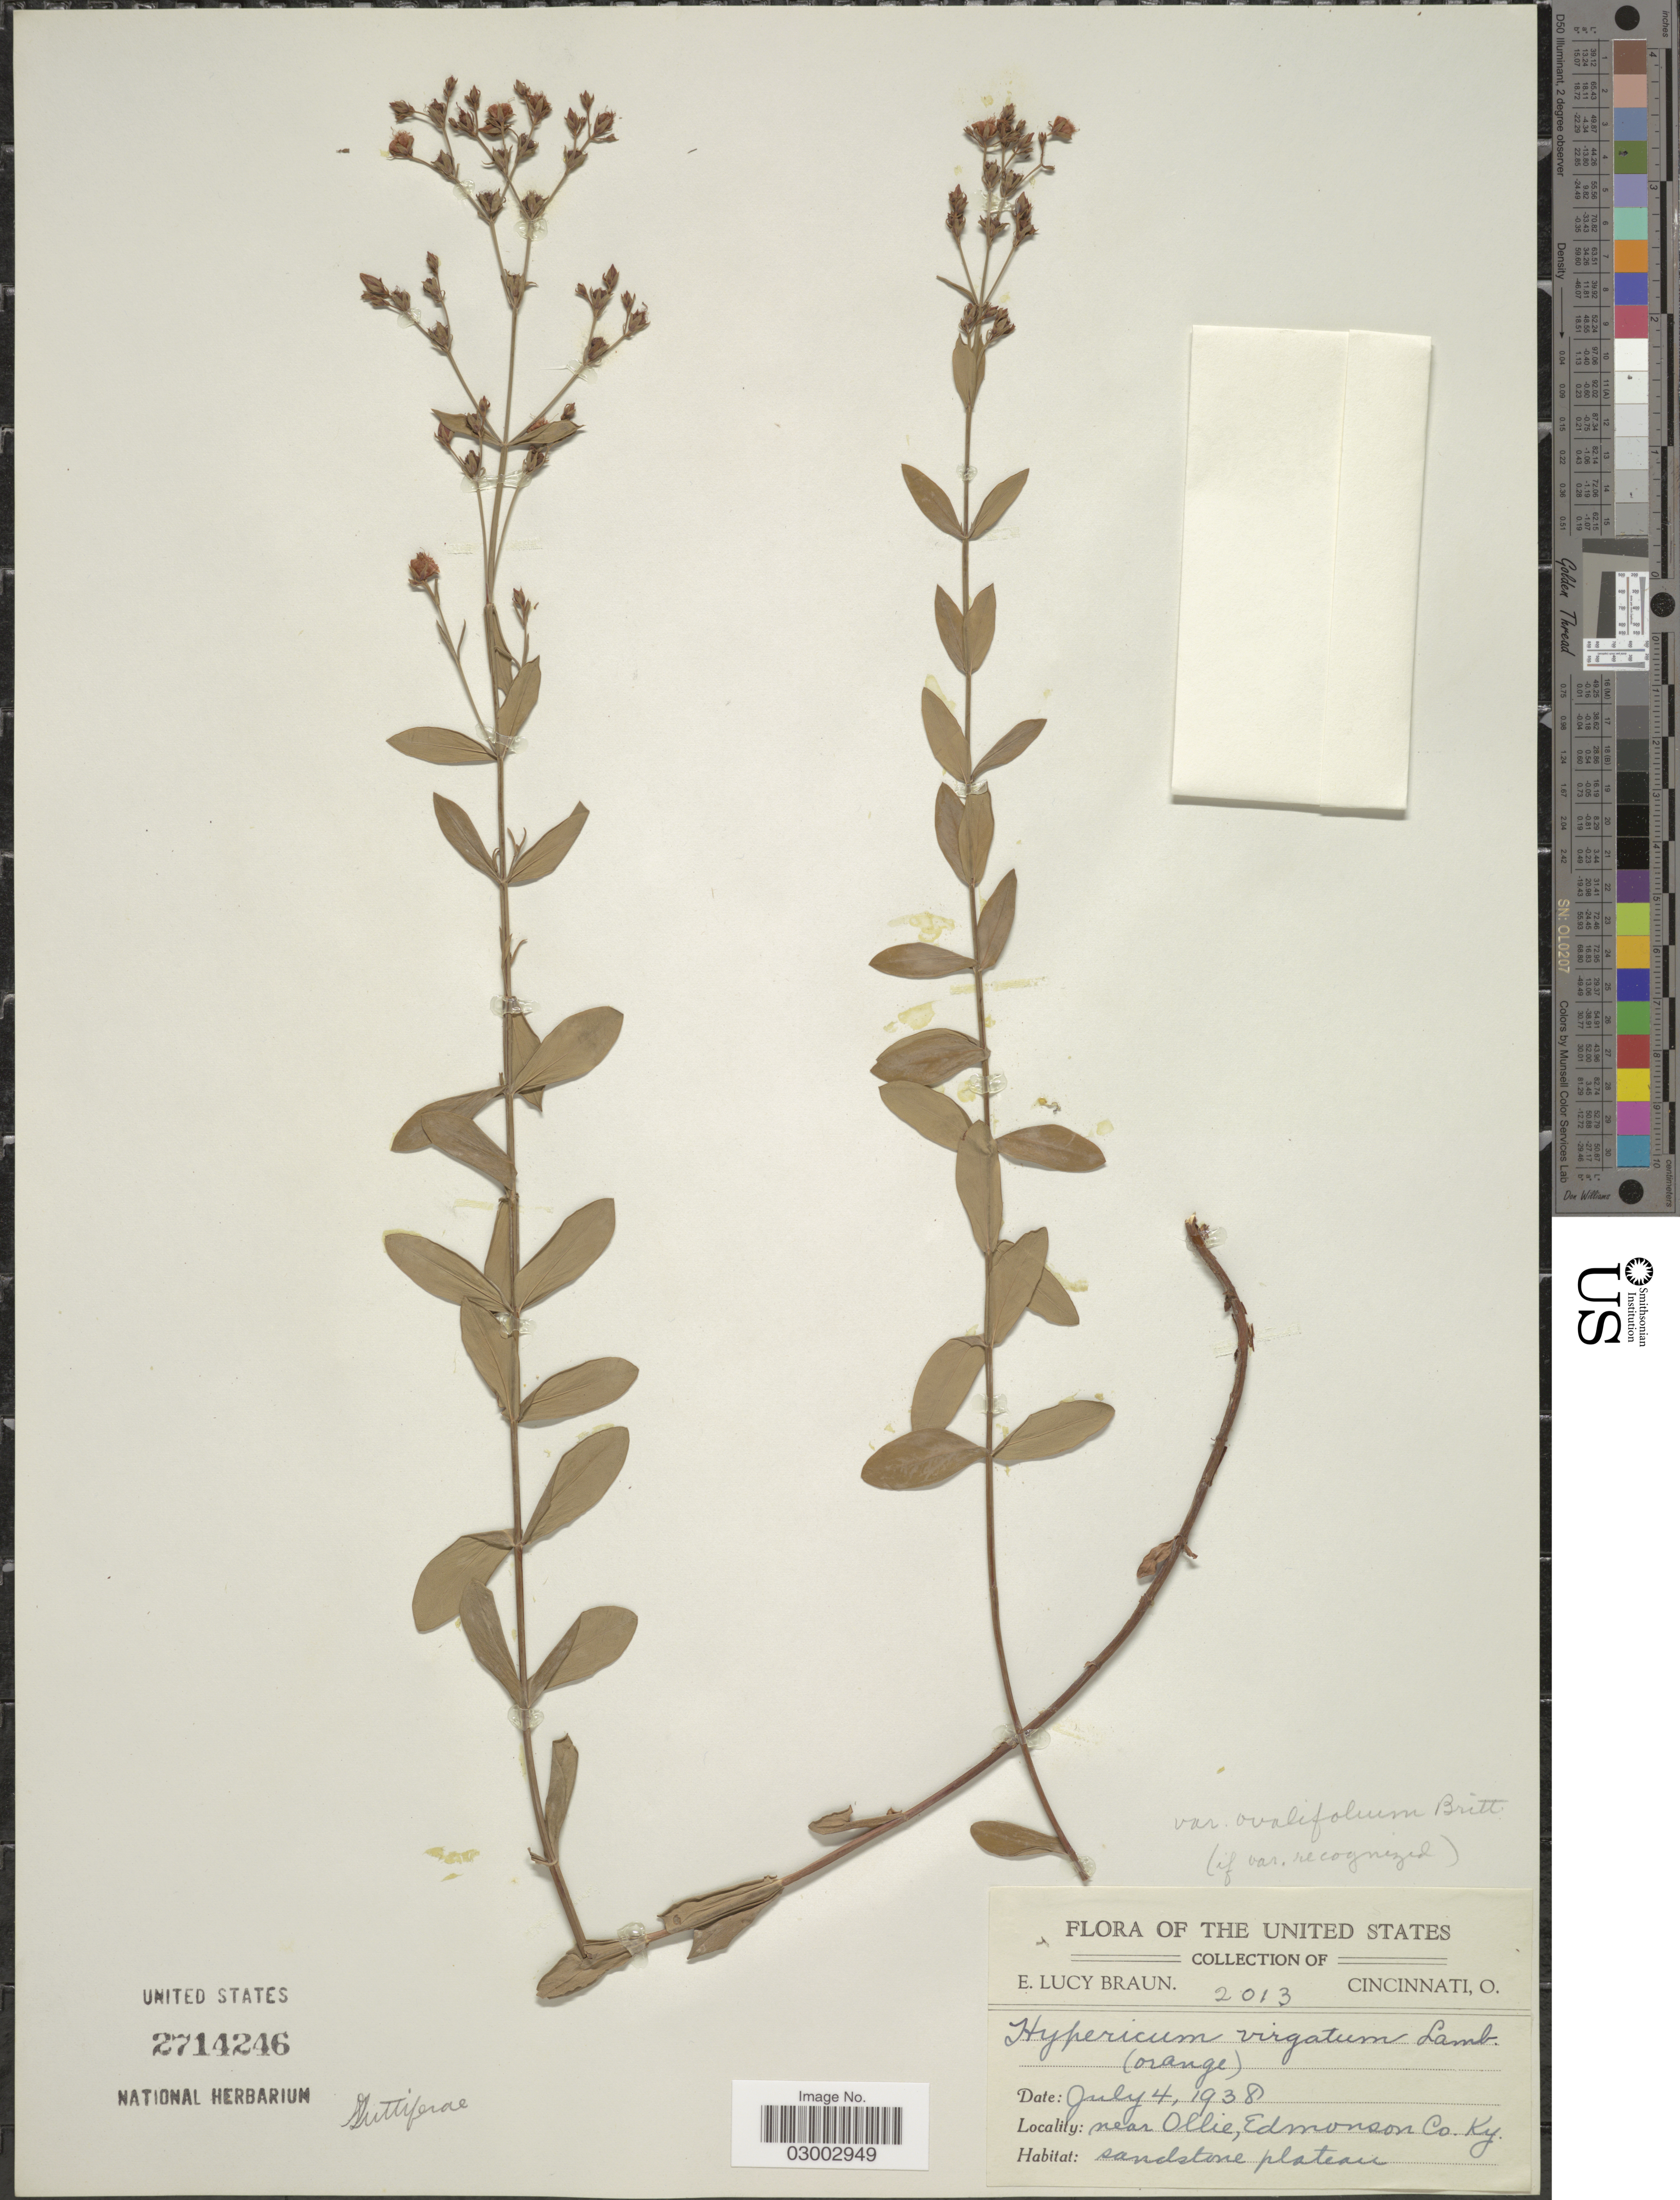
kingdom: Plantae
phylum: Tracheophyta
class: Magnoliopsida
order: Malpighiales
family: Hypericaceae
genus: Hypericum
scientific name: Hypericum virgatum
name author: Lam.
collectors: E. L. Braun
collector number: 2013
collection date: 1938-07-04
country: United States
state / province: Kentucky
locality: Near Ollie, Edmonson Co., Ky.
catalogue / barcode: US 2714246